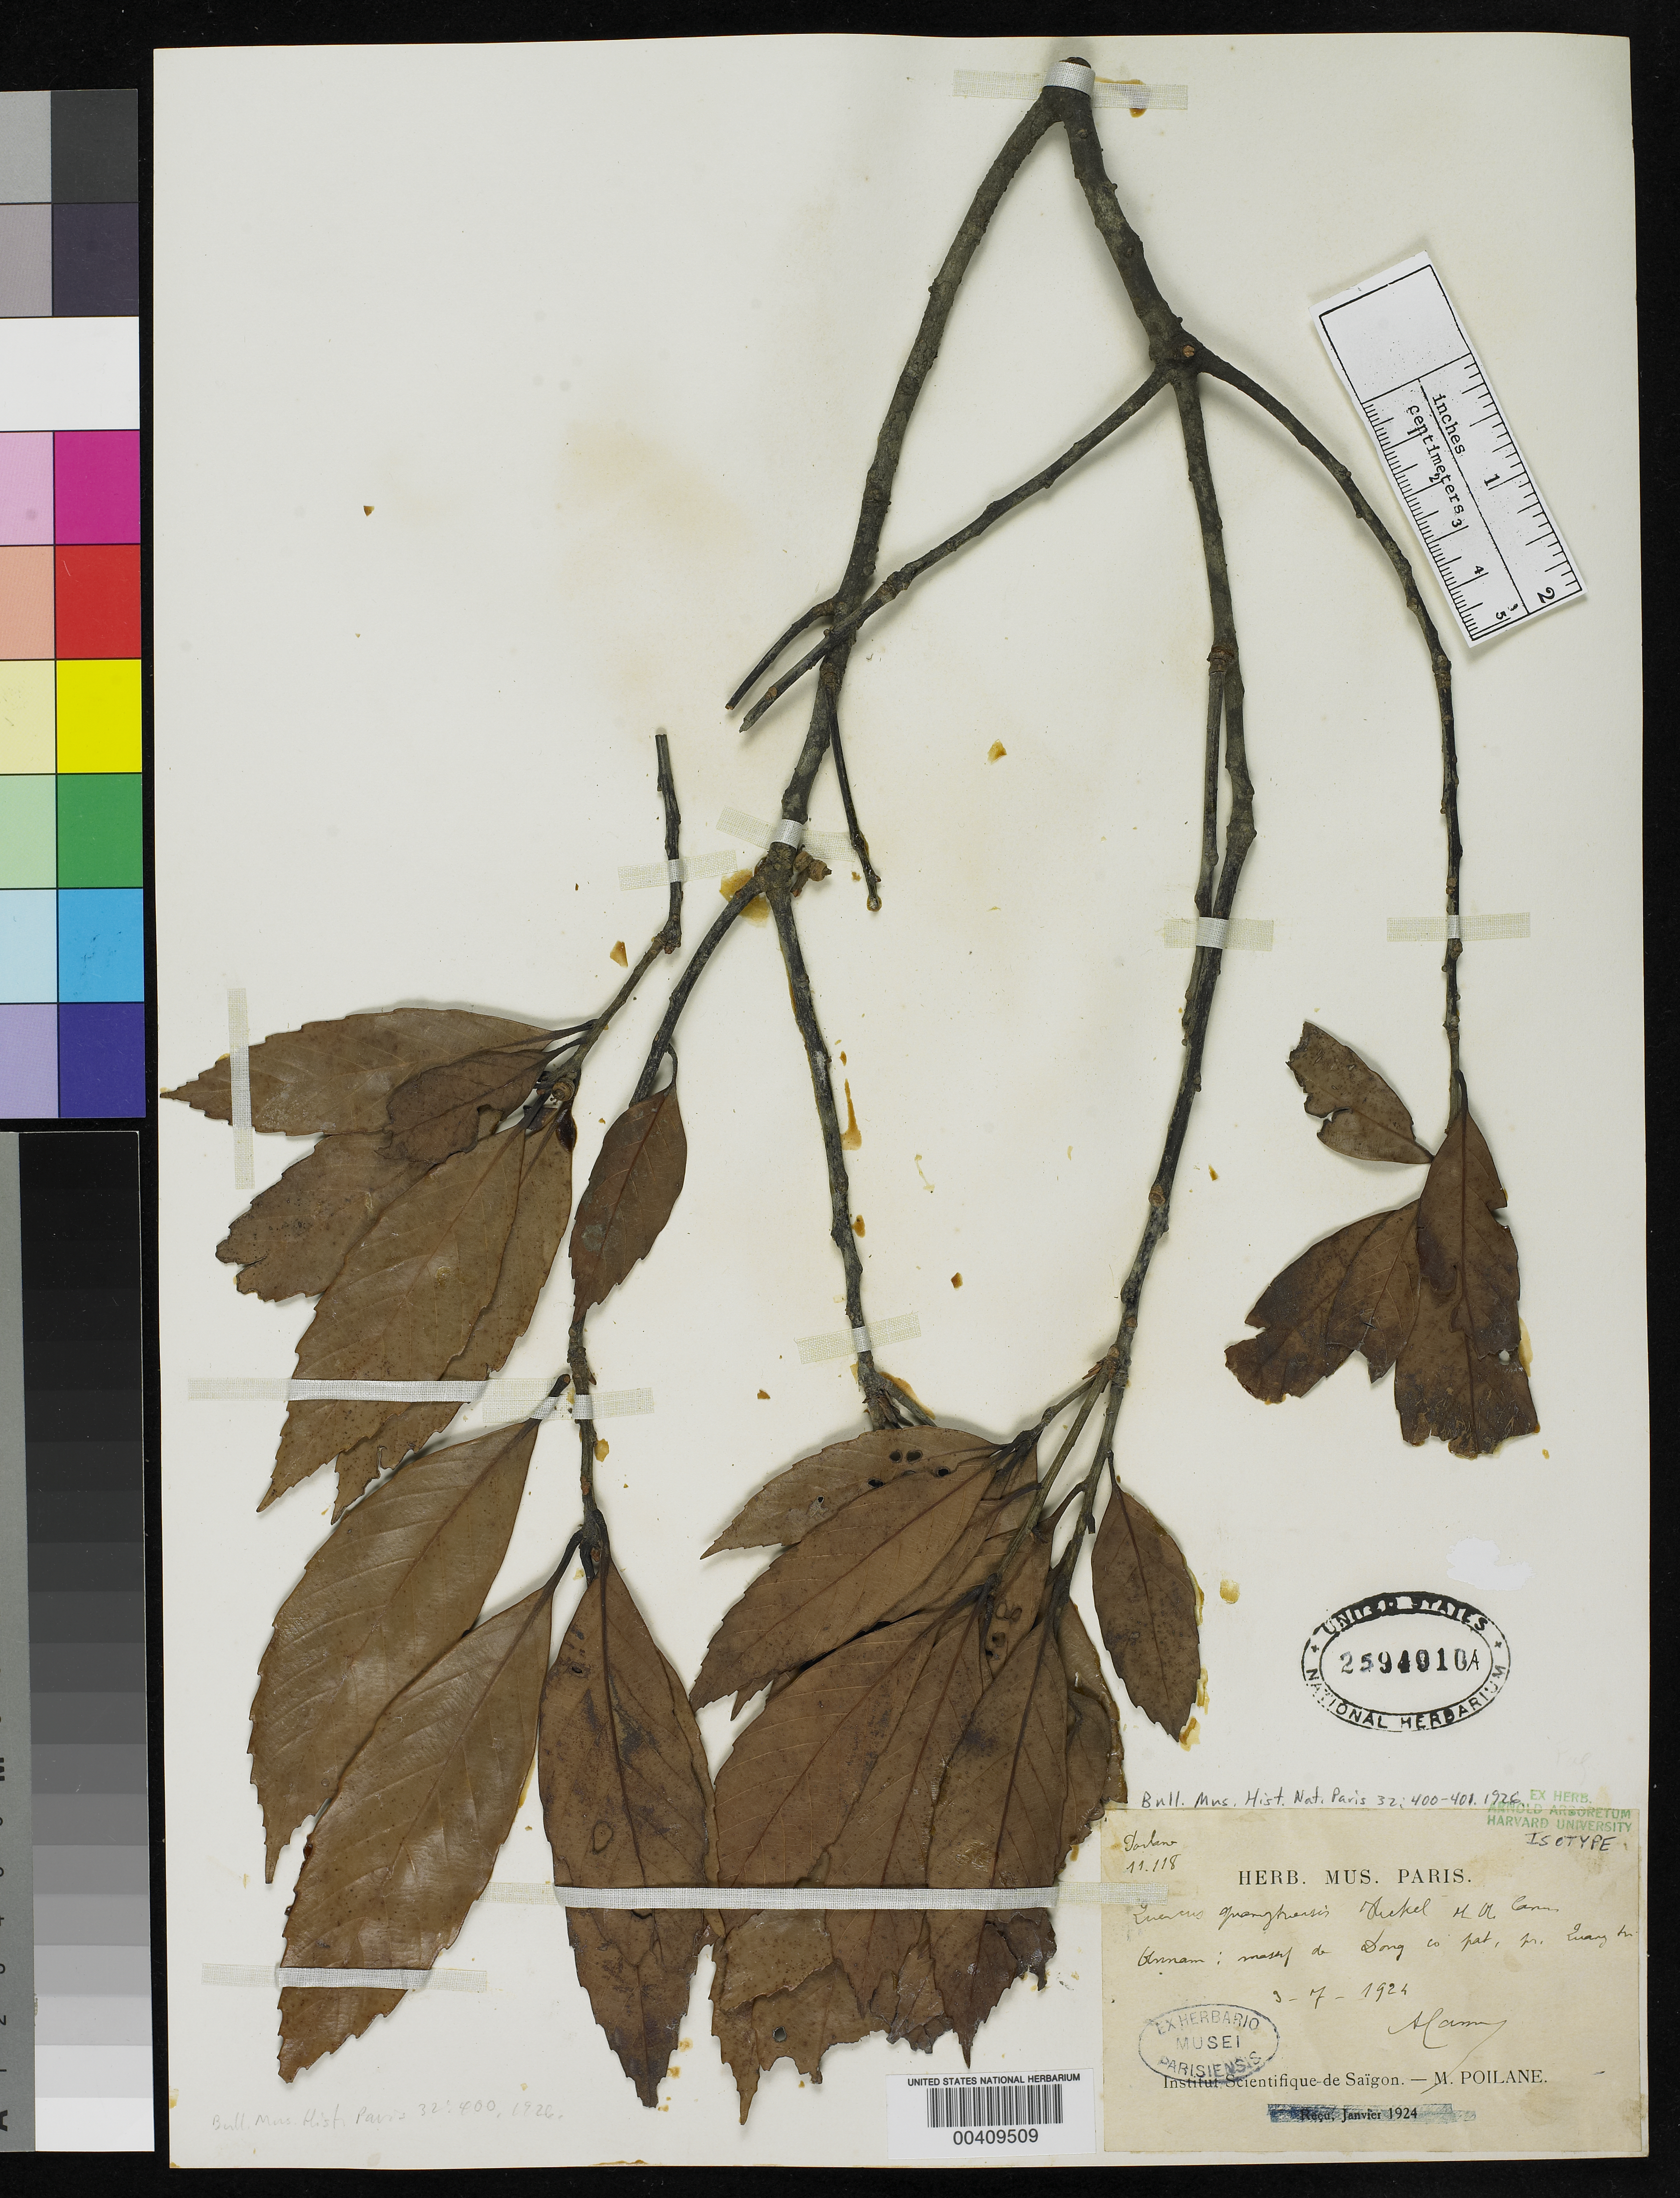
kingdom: Plantae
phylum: Tracheophyta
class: Magnoliopsida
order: Fagales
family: Fagaceae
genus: Quercus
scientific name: Quercus quangtriensis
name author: Hickel ex A. Camus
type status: Isotype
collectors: E. Poilane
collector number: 11118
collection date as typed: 03 Jul 1924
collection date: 1924-07-03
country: Vietnam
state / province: Quang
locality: Massif de Dong Co Pat.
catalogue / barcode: US 2594010A